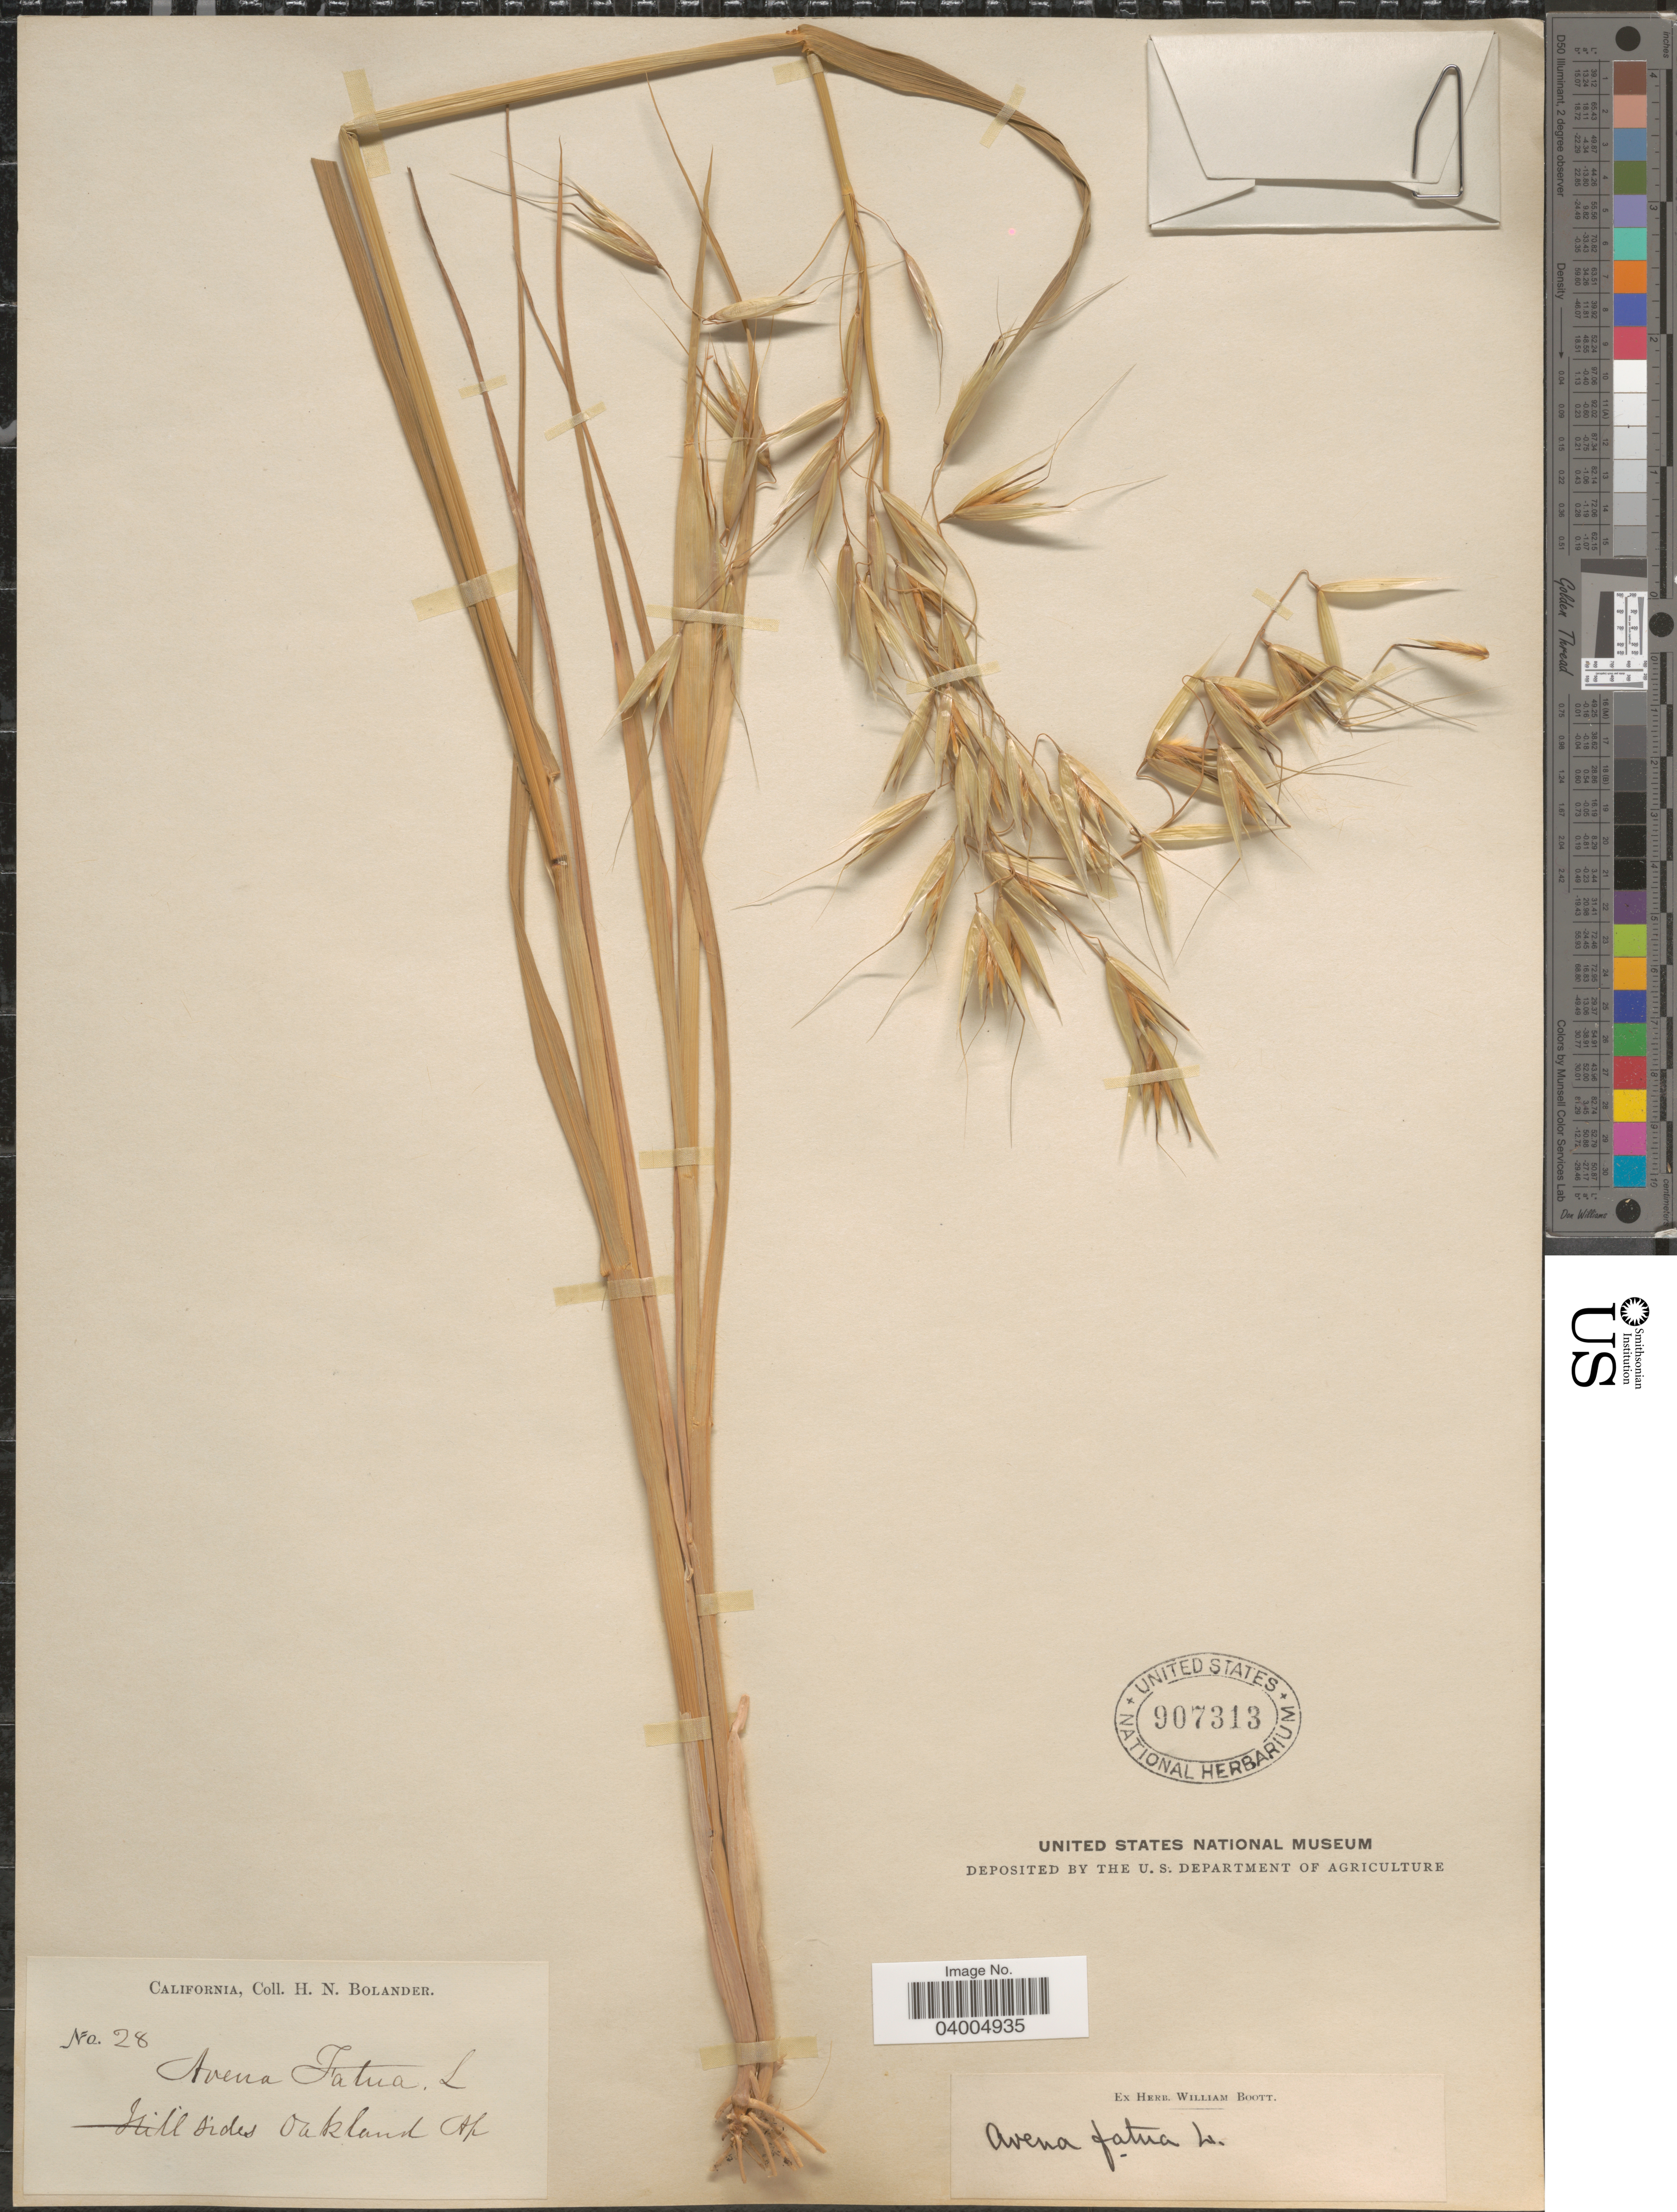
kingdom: Plantae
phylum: Tracheophyta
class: Liliopsida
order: Poales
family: Poaceae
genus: Avena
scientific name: Avena fatua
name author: L.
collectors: H. Bolander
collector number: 28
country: United States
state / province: California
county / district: Alameda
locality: Hillsides Oakland Ap.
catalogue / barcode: US 907313